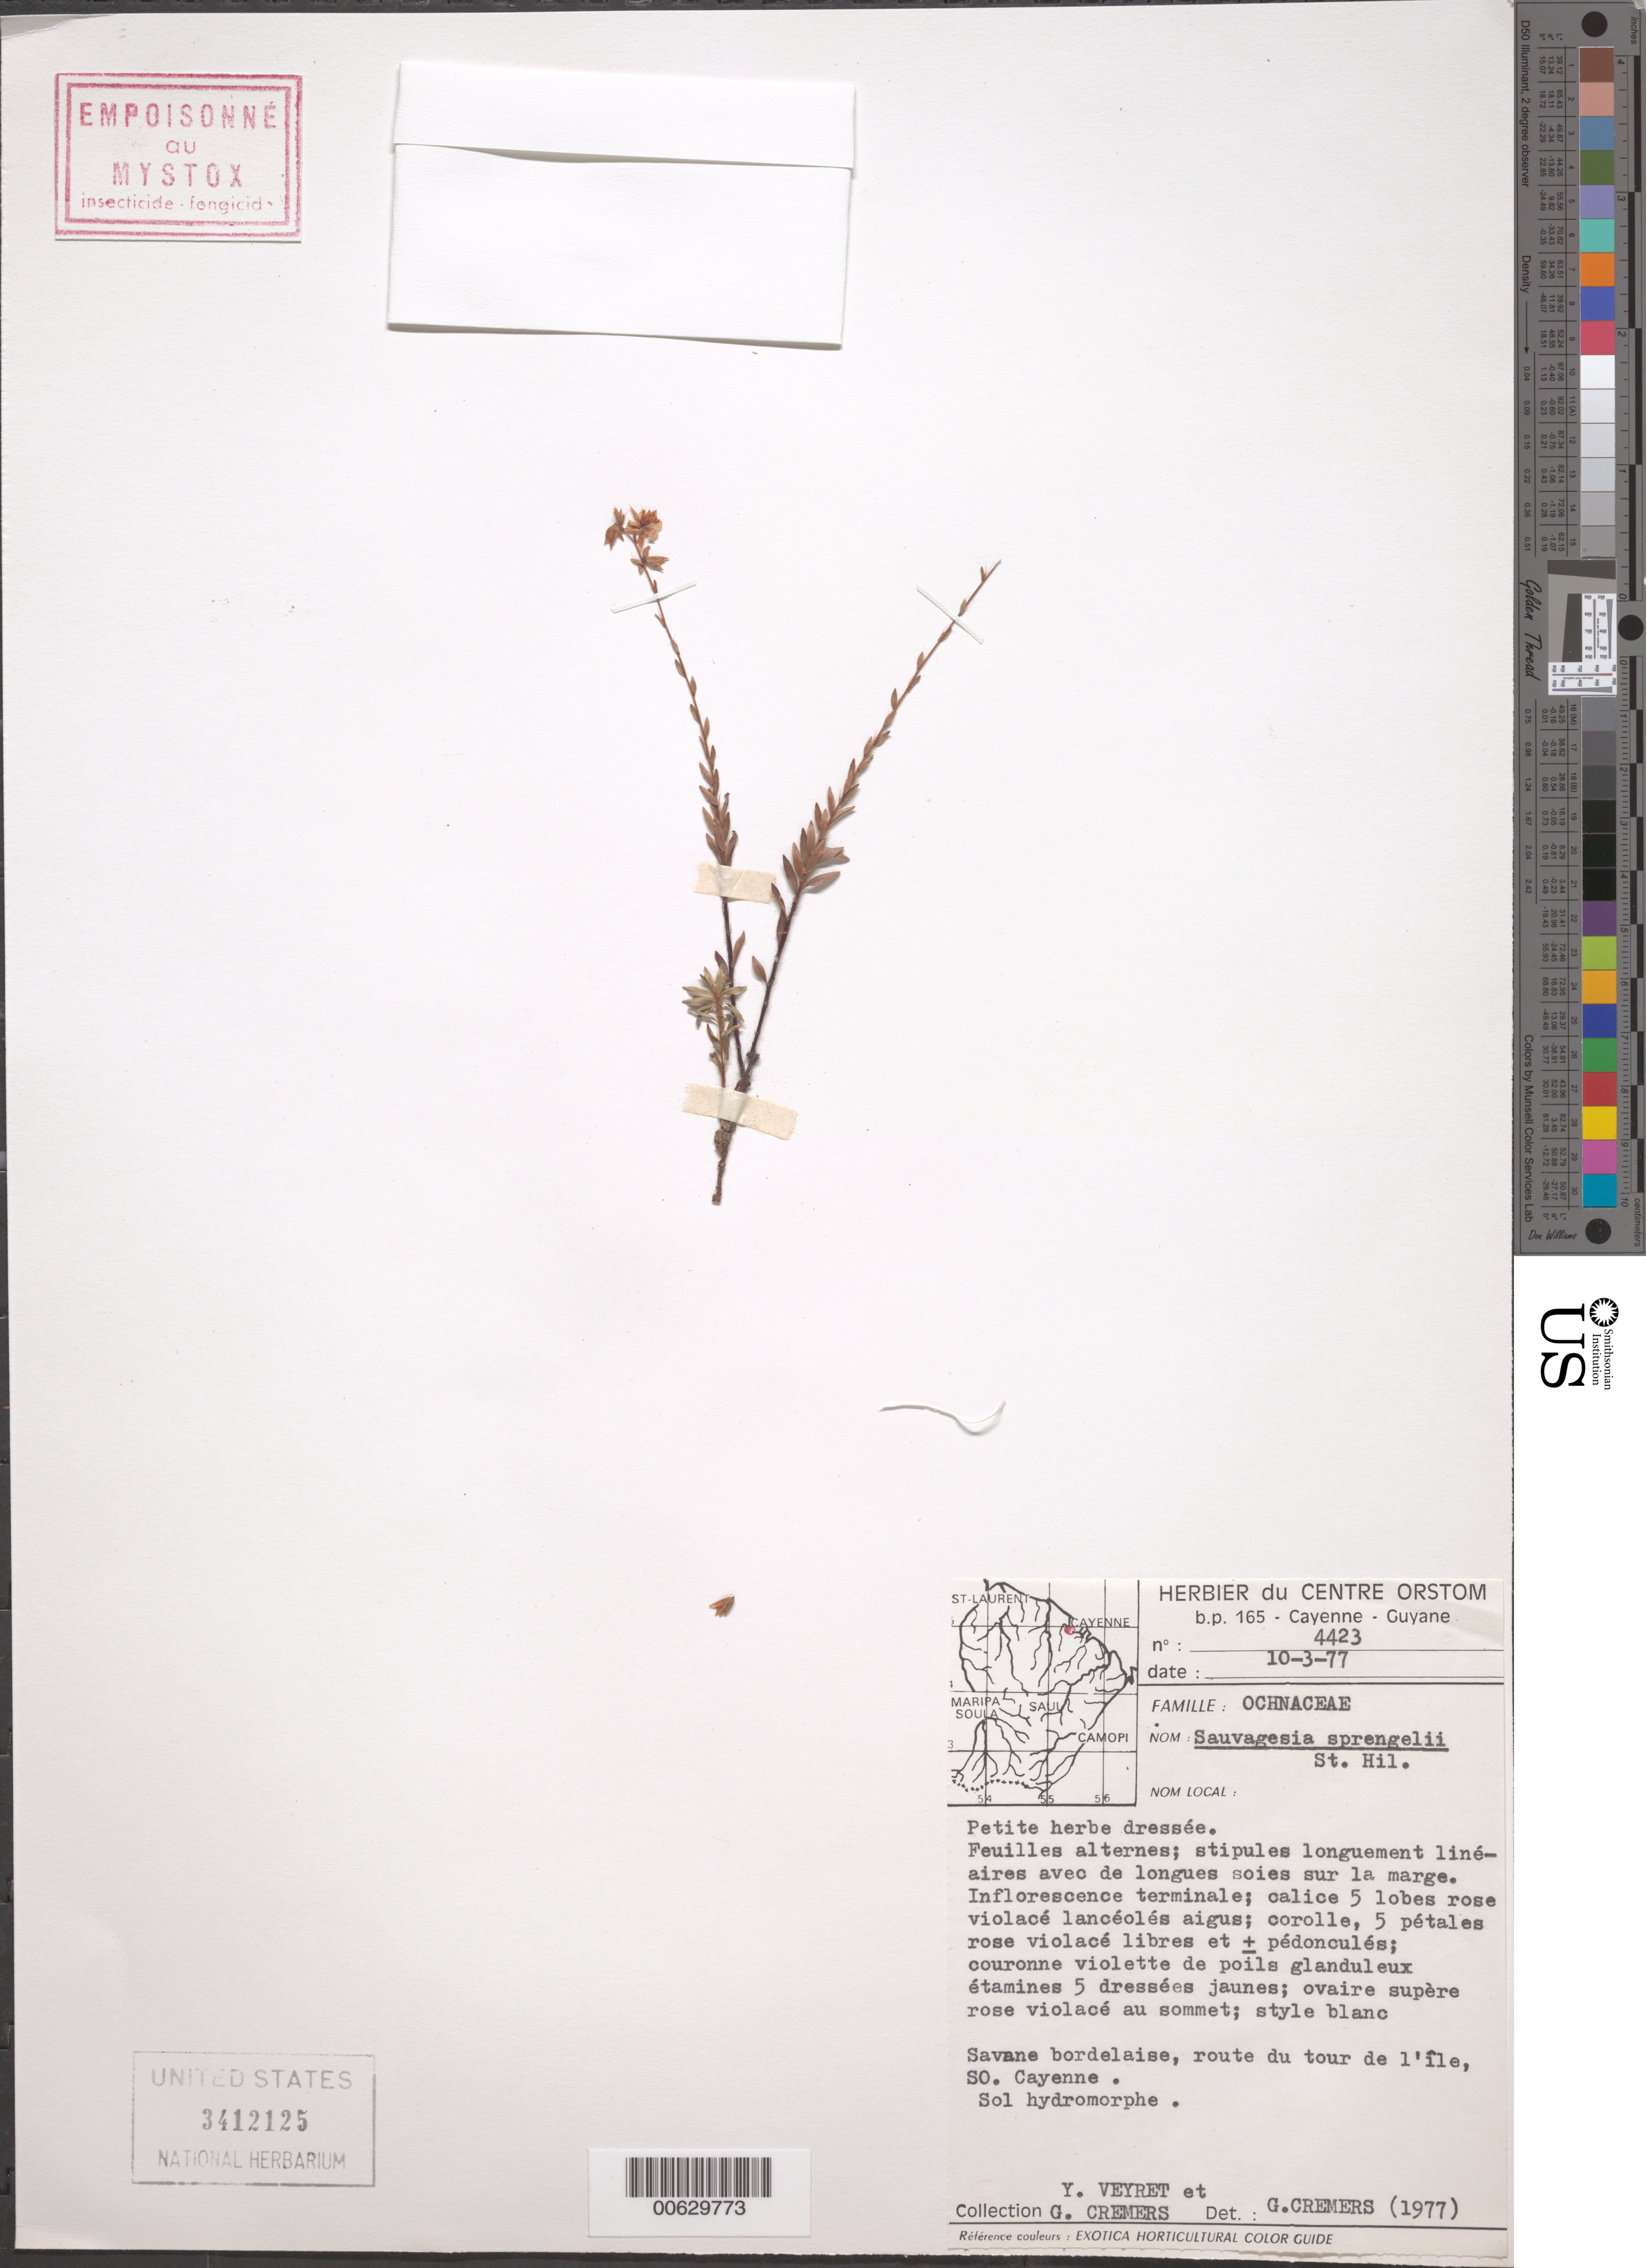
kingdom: Plantae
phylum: Tracheophyta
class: Magnoliopsida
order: Malpighiales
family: Ochnaceae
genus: Sauvagesia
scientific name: Sauvagesia sprengelii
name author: A. St.-Hil.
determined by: Cremers, Georges A.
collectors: Y. Veyret & G. Cremers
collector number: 4423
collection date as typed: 10-Mar-77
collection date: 1977-03-10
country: French Guiana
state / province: Cayenne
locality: Cayenne, route du tour de l'Ile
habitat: Sol hydromorphe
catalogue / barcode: US 3412125